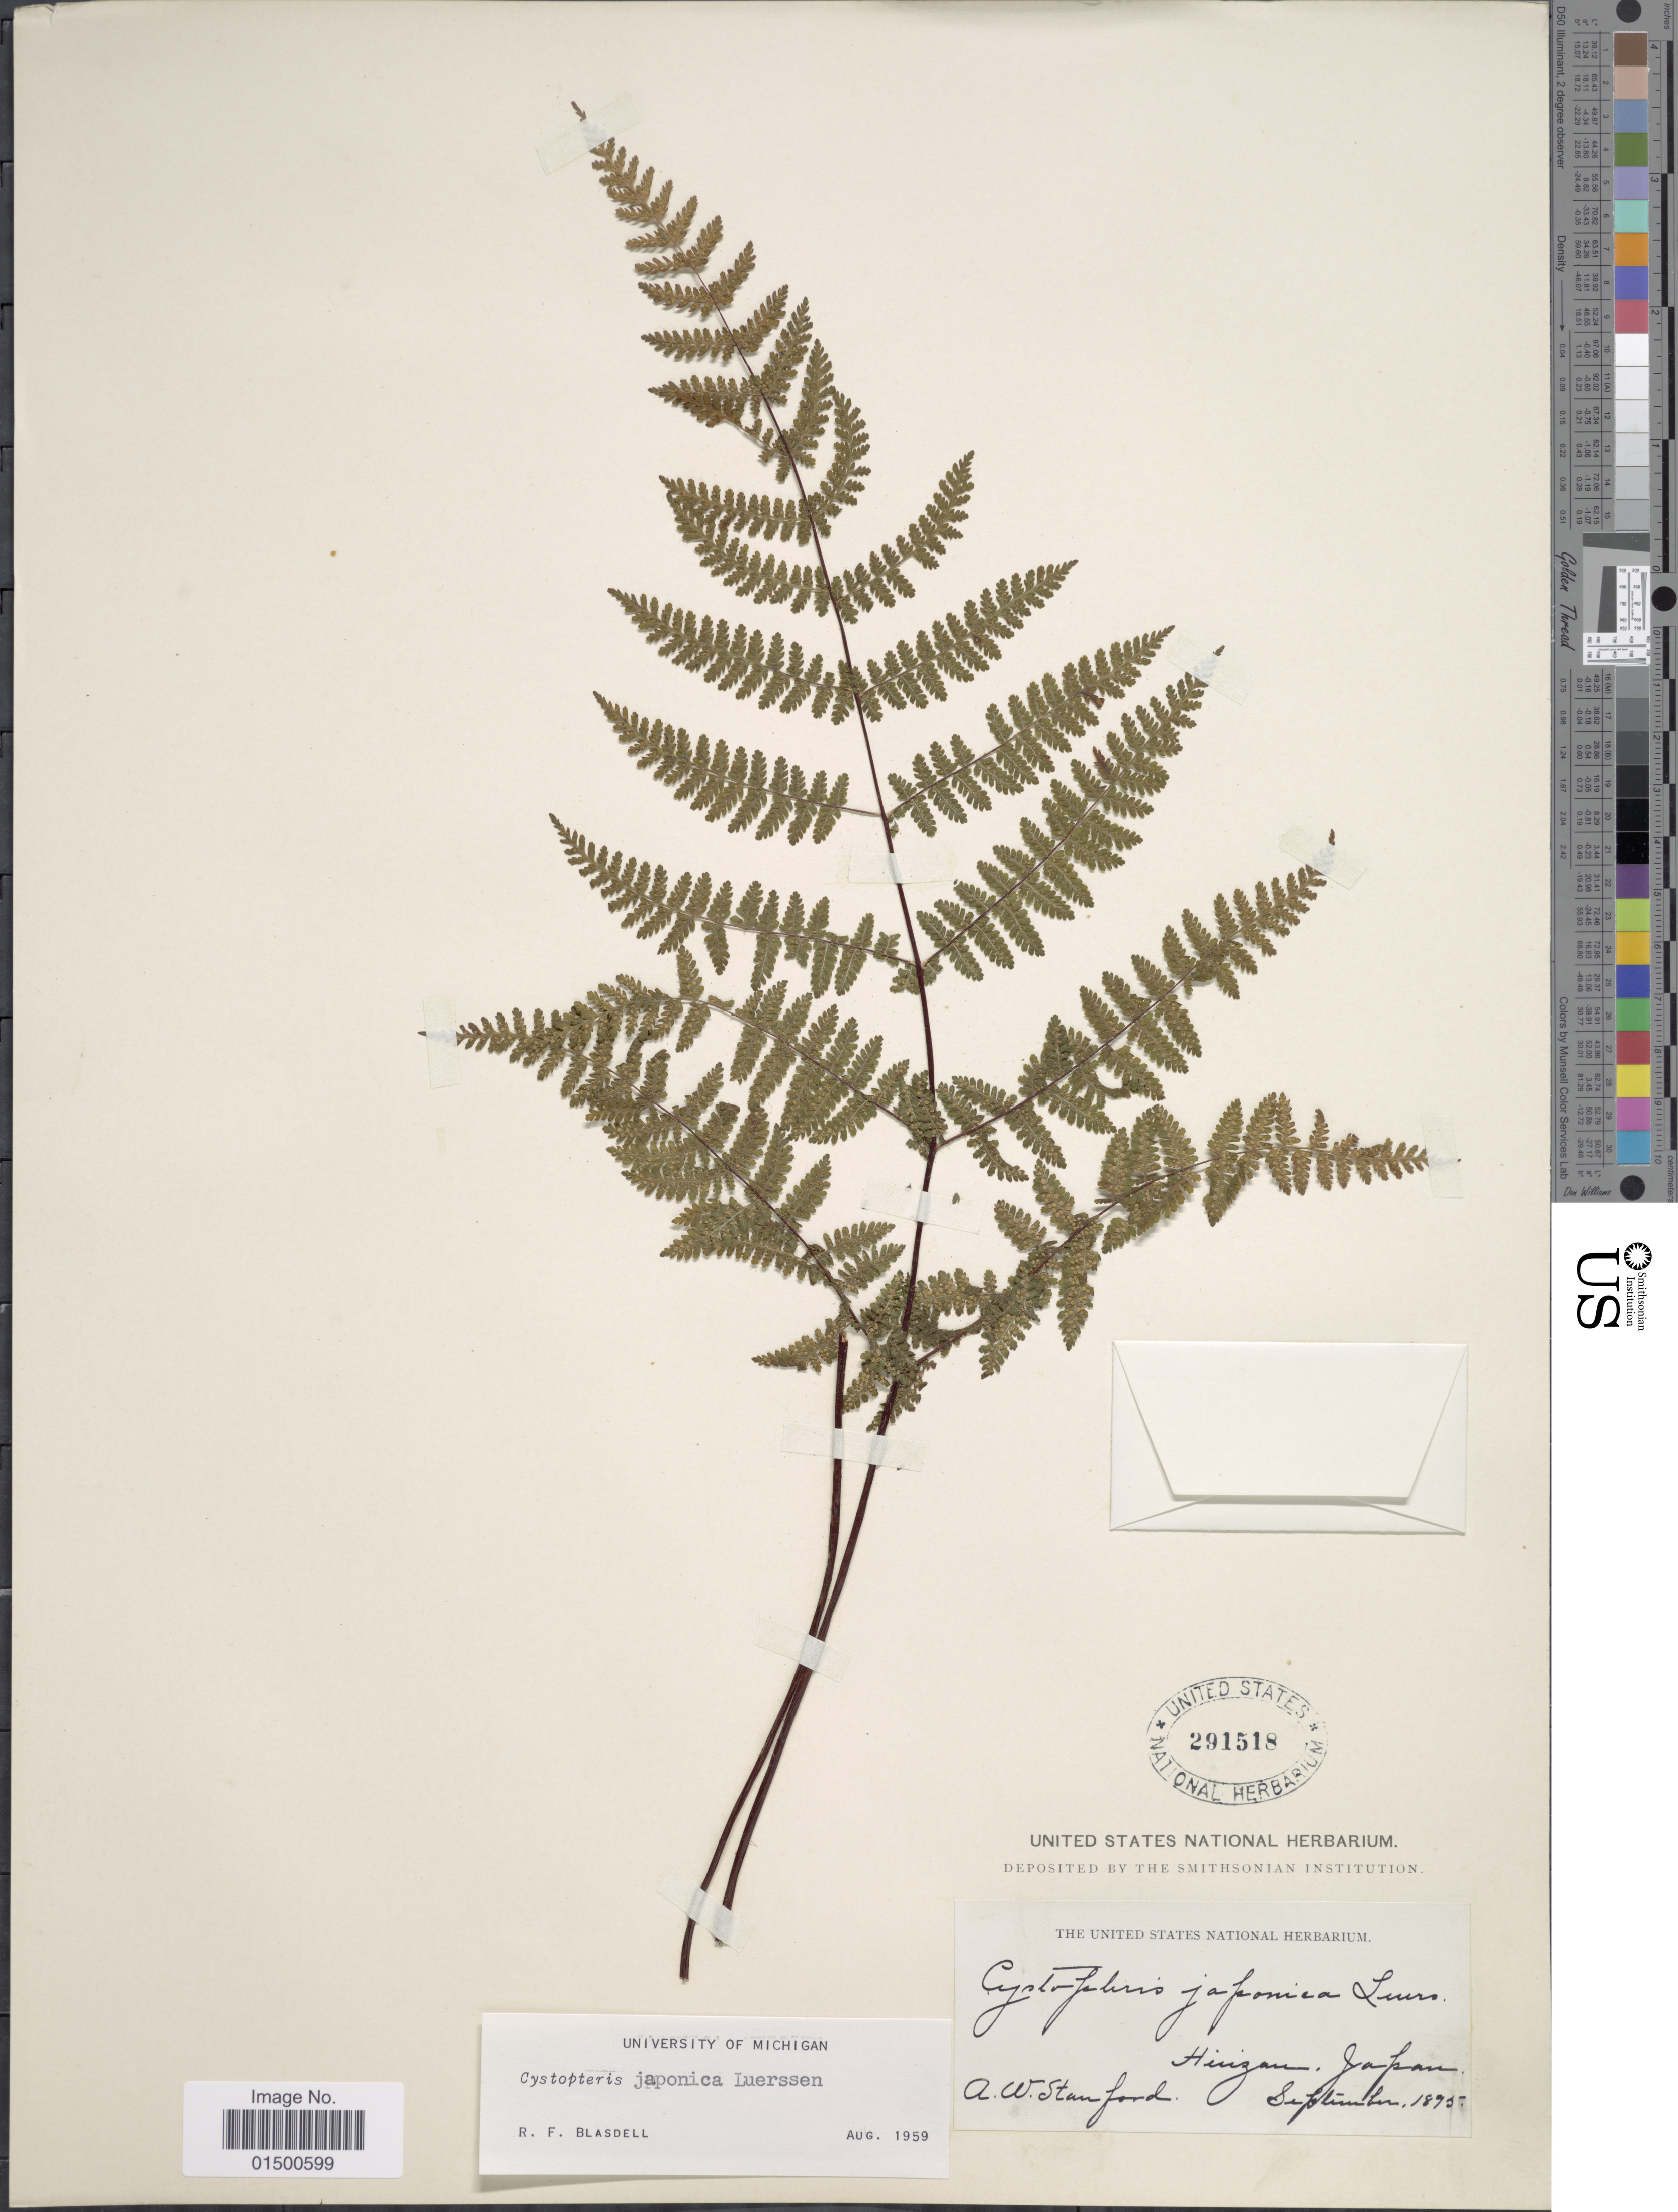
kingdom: Plantae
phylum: Tracheophyta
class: Polypodiopsida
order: Polypodiales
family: Cystopteridaceae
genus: Acystopteris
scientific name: Acystopteris japonica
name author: (Luerss.) K.M. Nakai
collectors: A. Stanford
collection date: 1895-09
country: Japan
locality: Hieizan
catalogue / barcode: US 291518